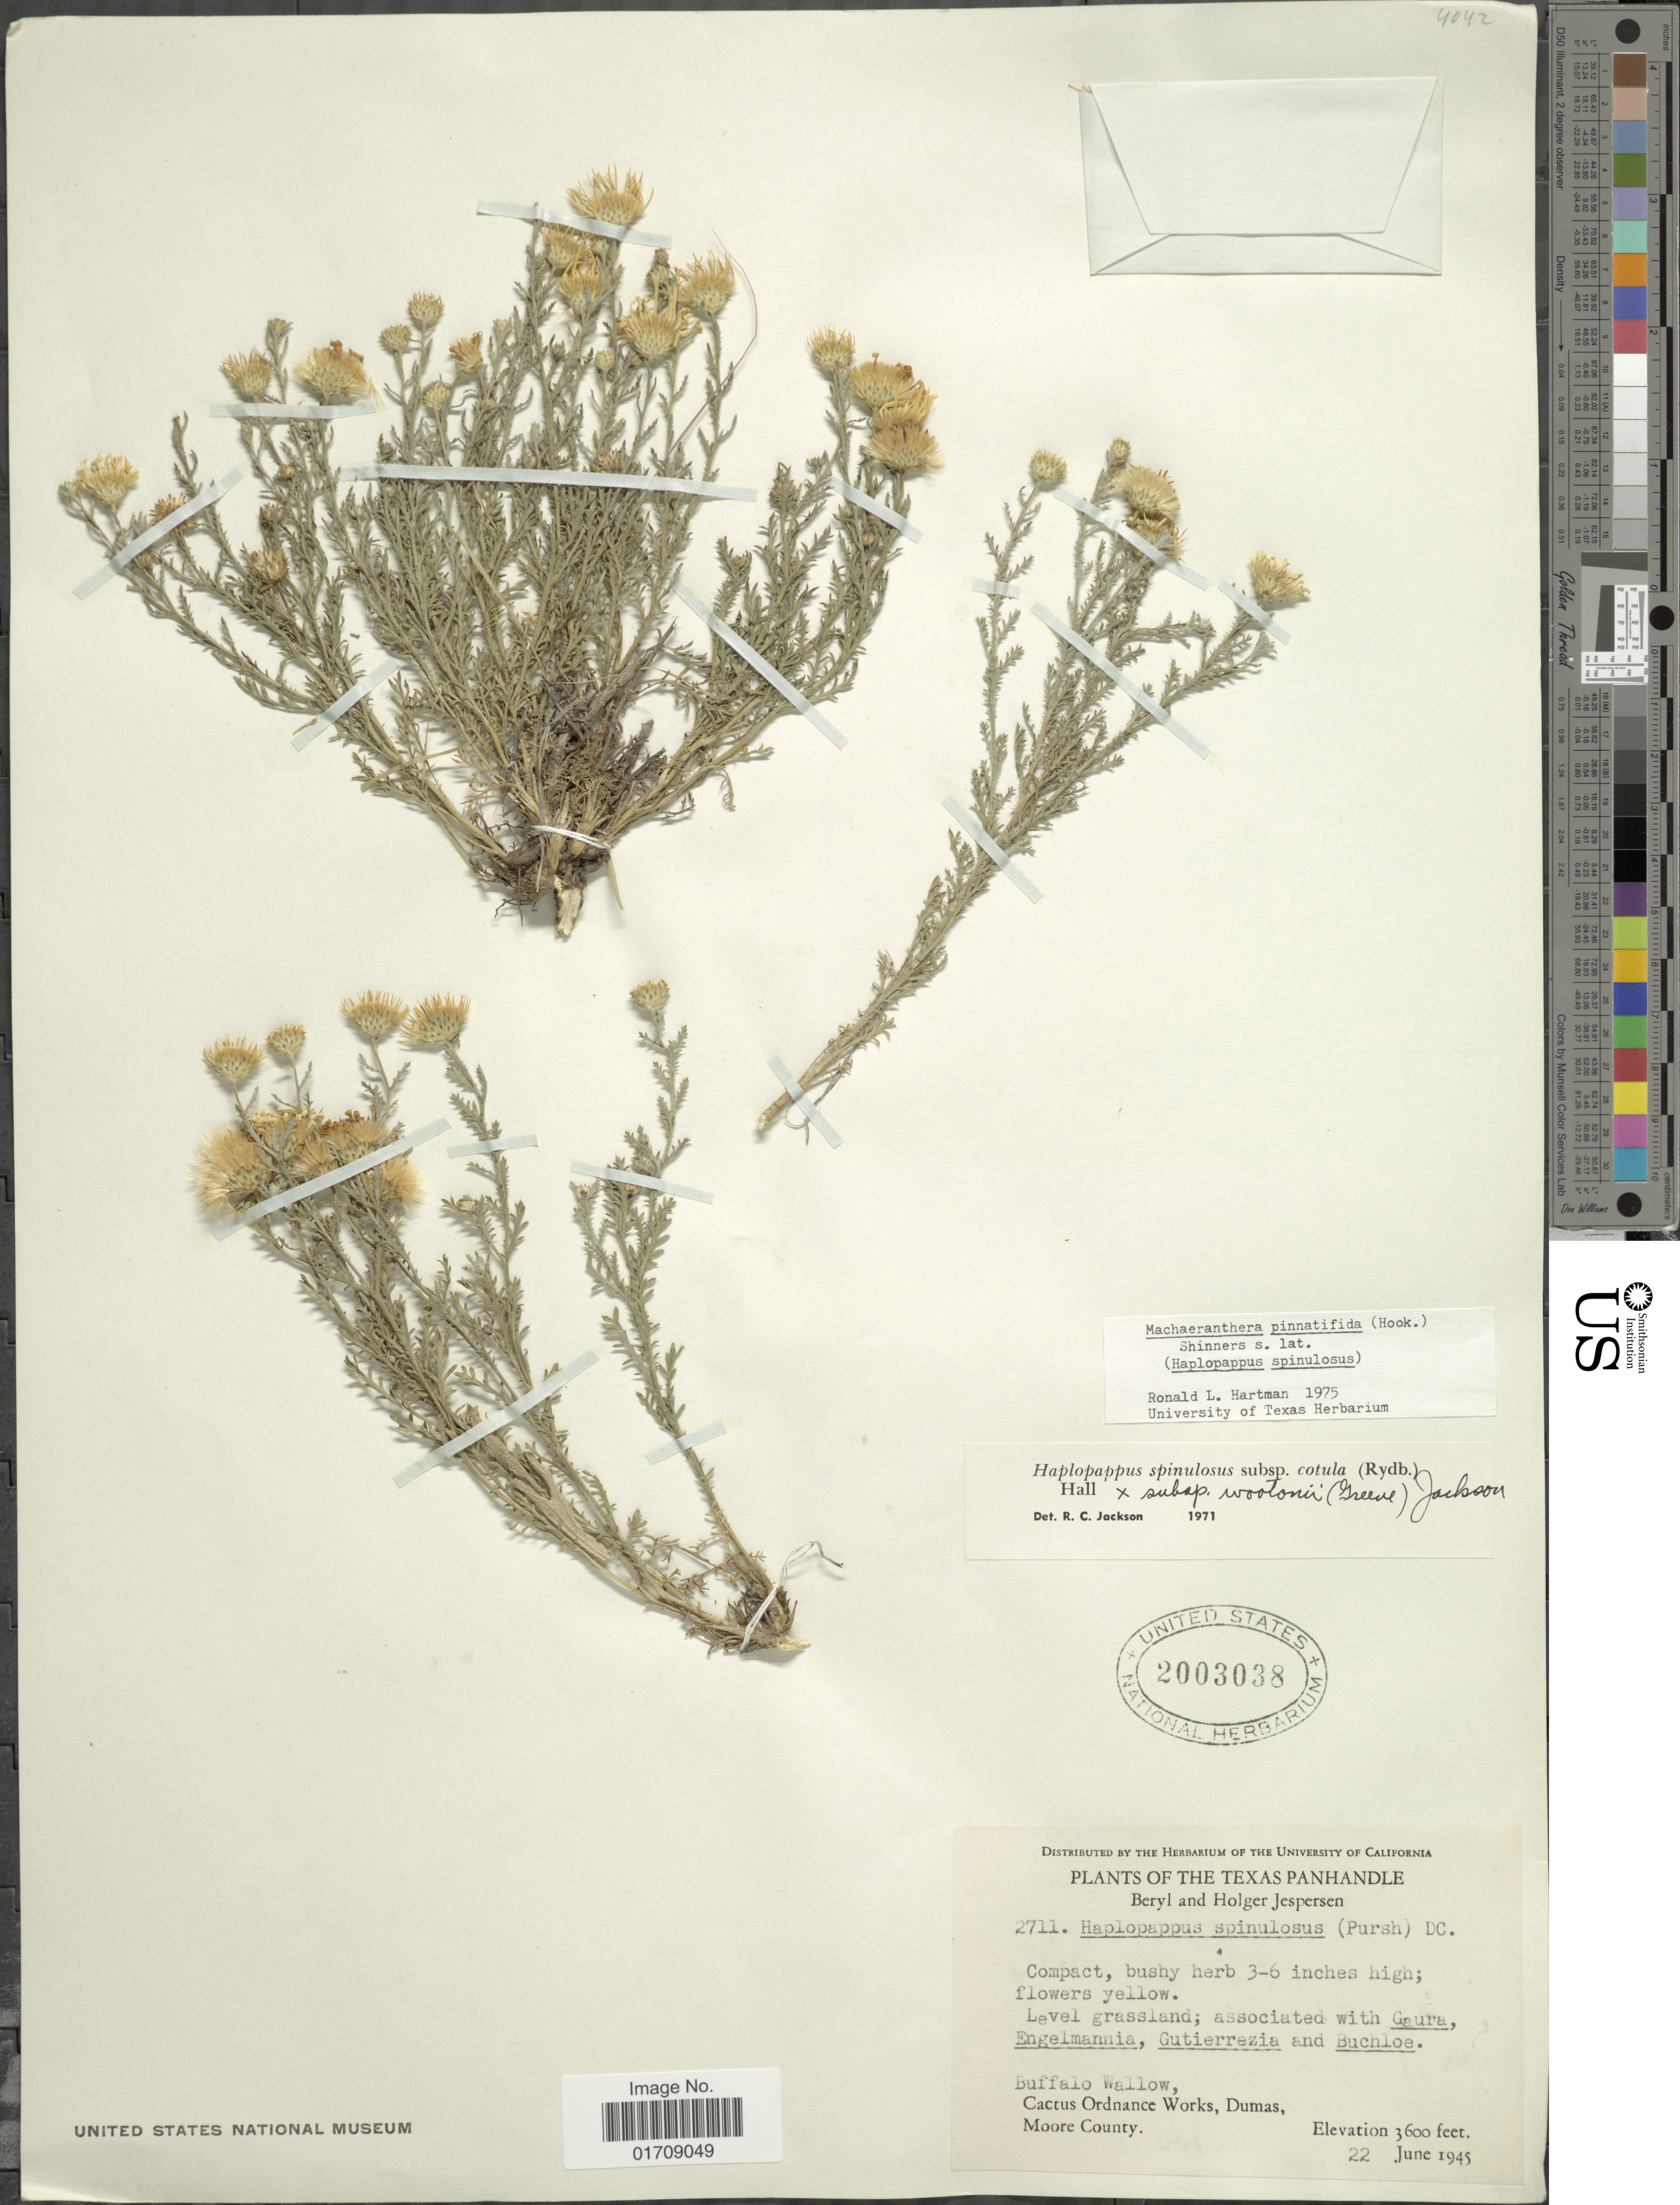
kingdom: Plantae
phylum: Tracheophyta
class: Magnoliopsida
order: Asterales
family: Asteraceae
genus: Machaeranthera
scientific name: Machaeranthera pinnatifida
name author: (Hook.) Shinners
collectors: B. Jespersen & H. Jespersen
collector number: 2711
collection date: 1945-06-22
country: United States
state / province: Texas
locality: Texas Panhandle, Buffalo Wallow, Cactus Ordnance Works, Dumas, Moore County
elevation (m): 1097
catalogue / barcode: US 2003038